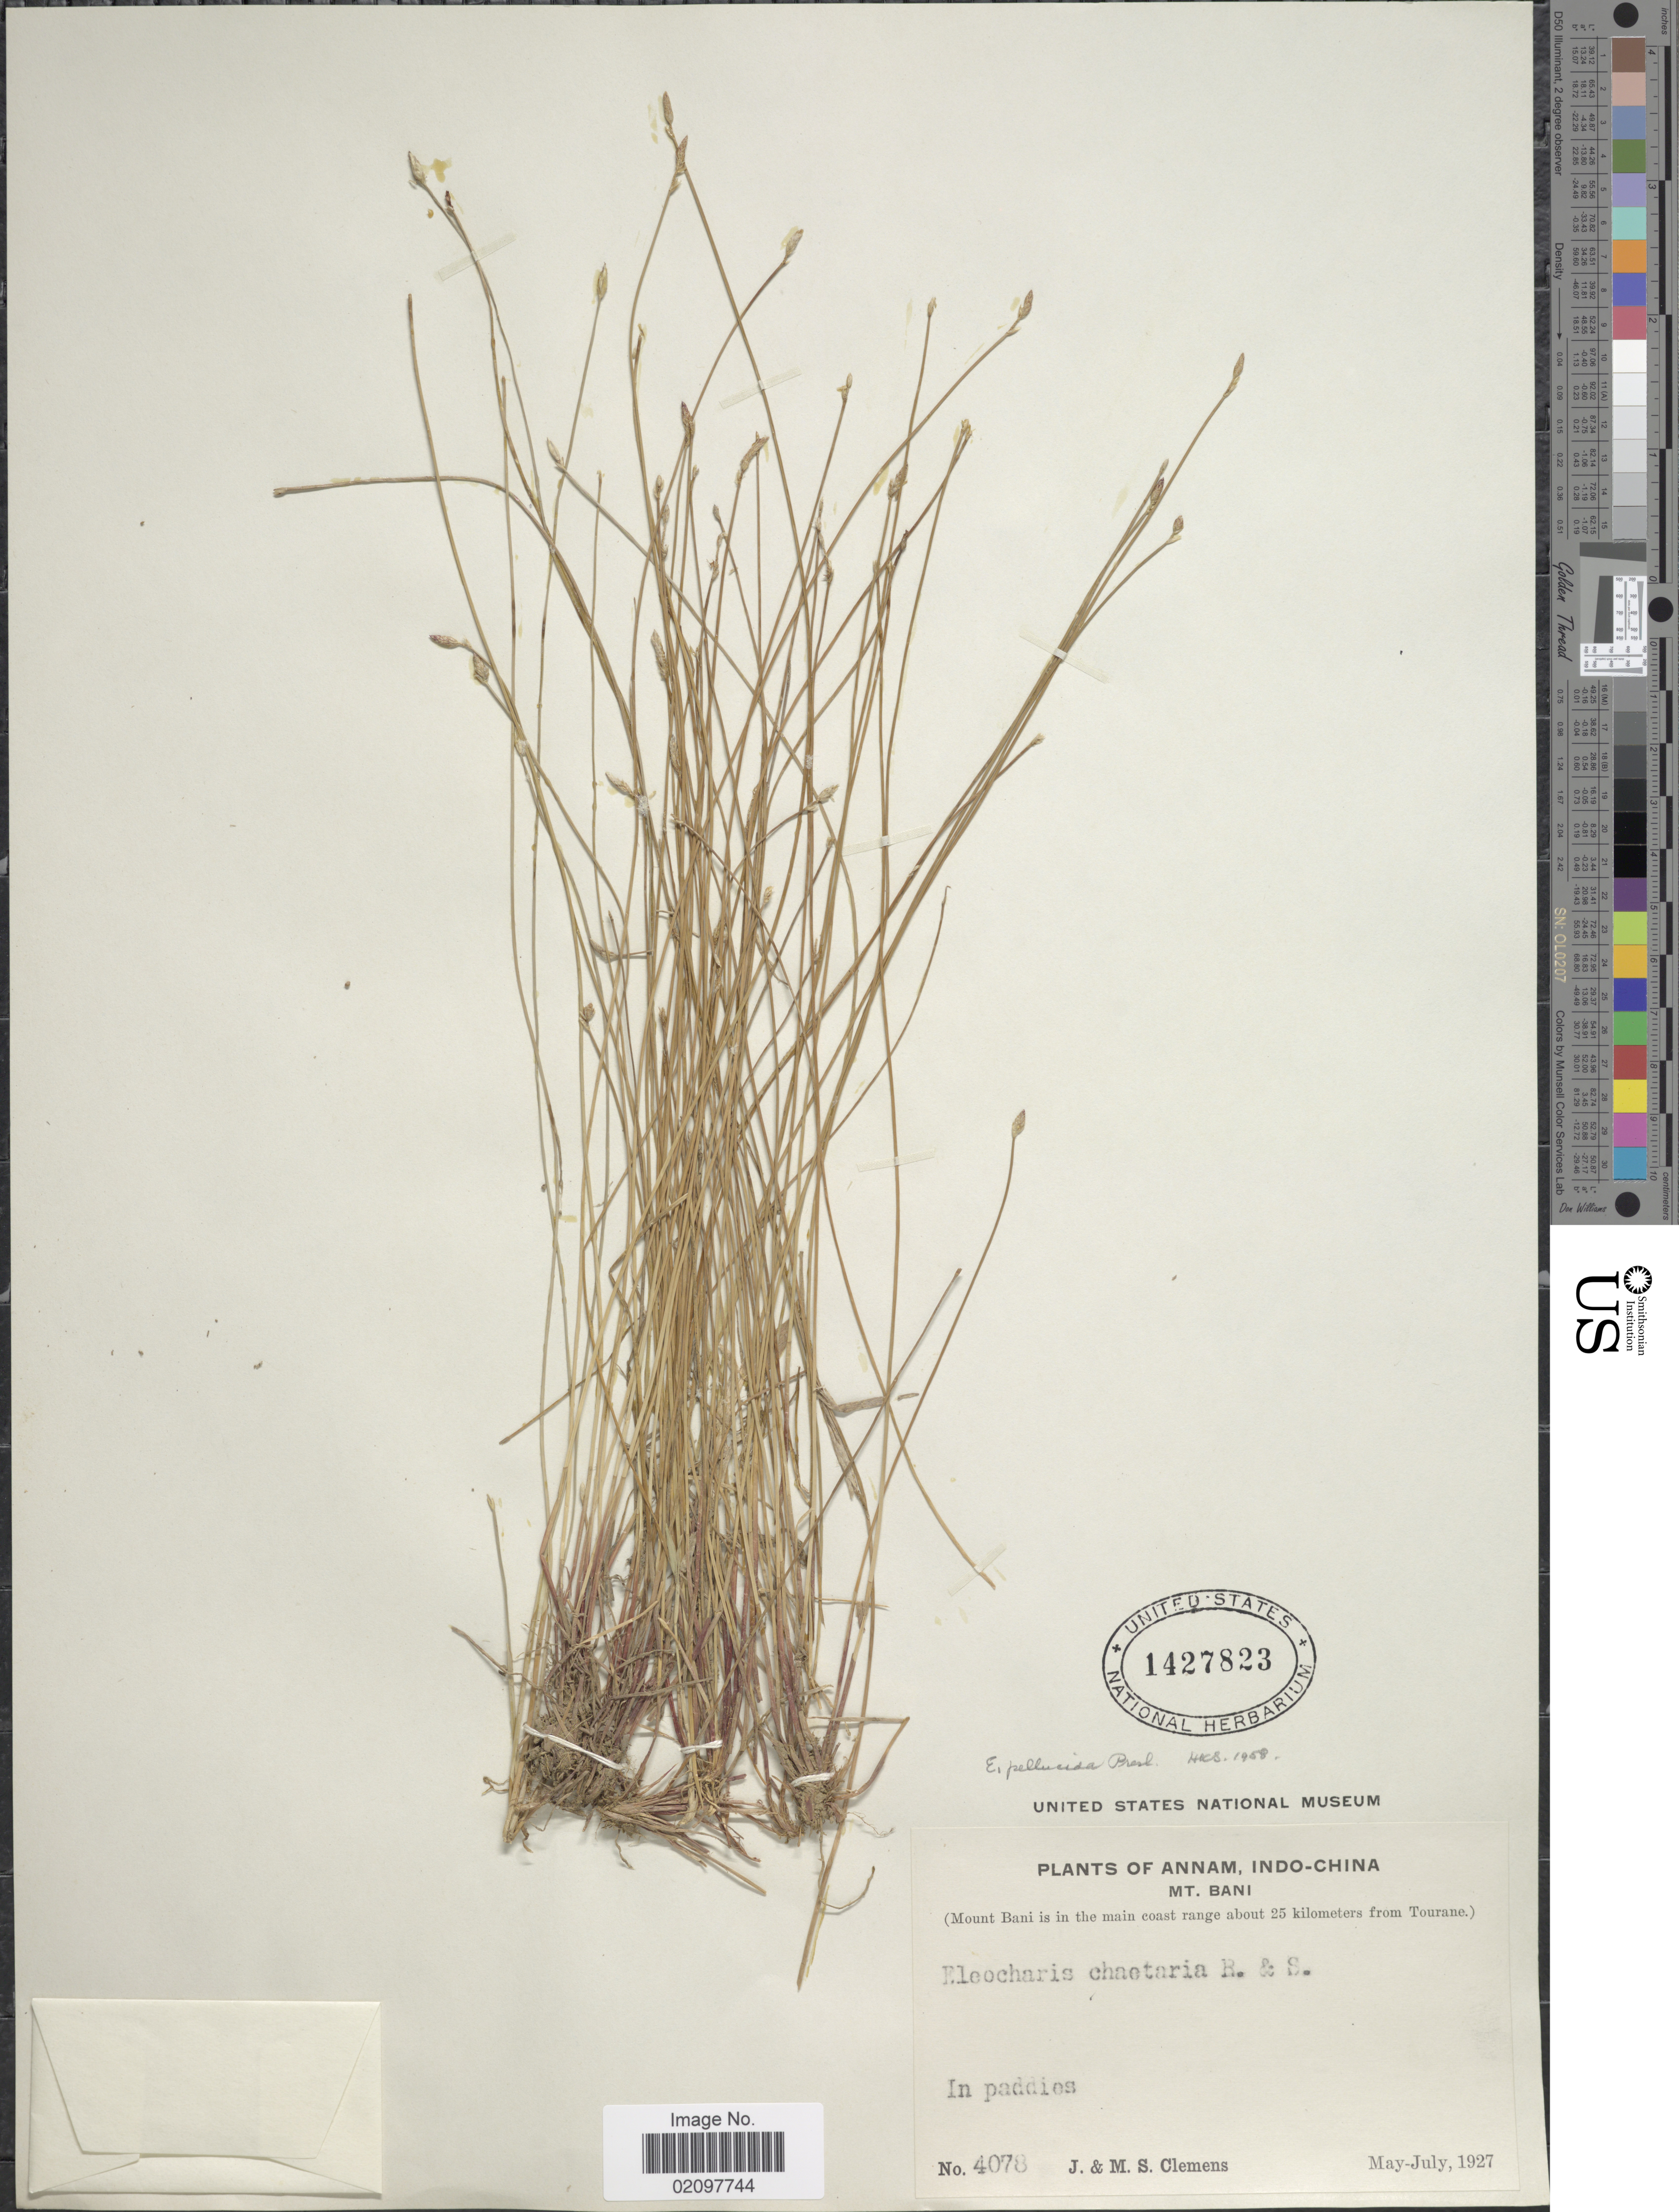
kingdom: Plantae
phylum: Tracheophyta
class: Liliopsida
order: Poales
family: Cyperaceae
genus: Eleocharis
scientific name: Eleocharis pellucida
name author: J. Presl & C. Presl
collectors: J. Clemens & M. S. Clemens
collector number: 4078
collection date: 1927-05/1927-07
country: Vietnam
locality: Annam, Indo-China. Mt. Bani ( Mount Bani is in the main coast range about 25 kilometers from Tourane). In paddies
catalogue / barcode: US 1427823